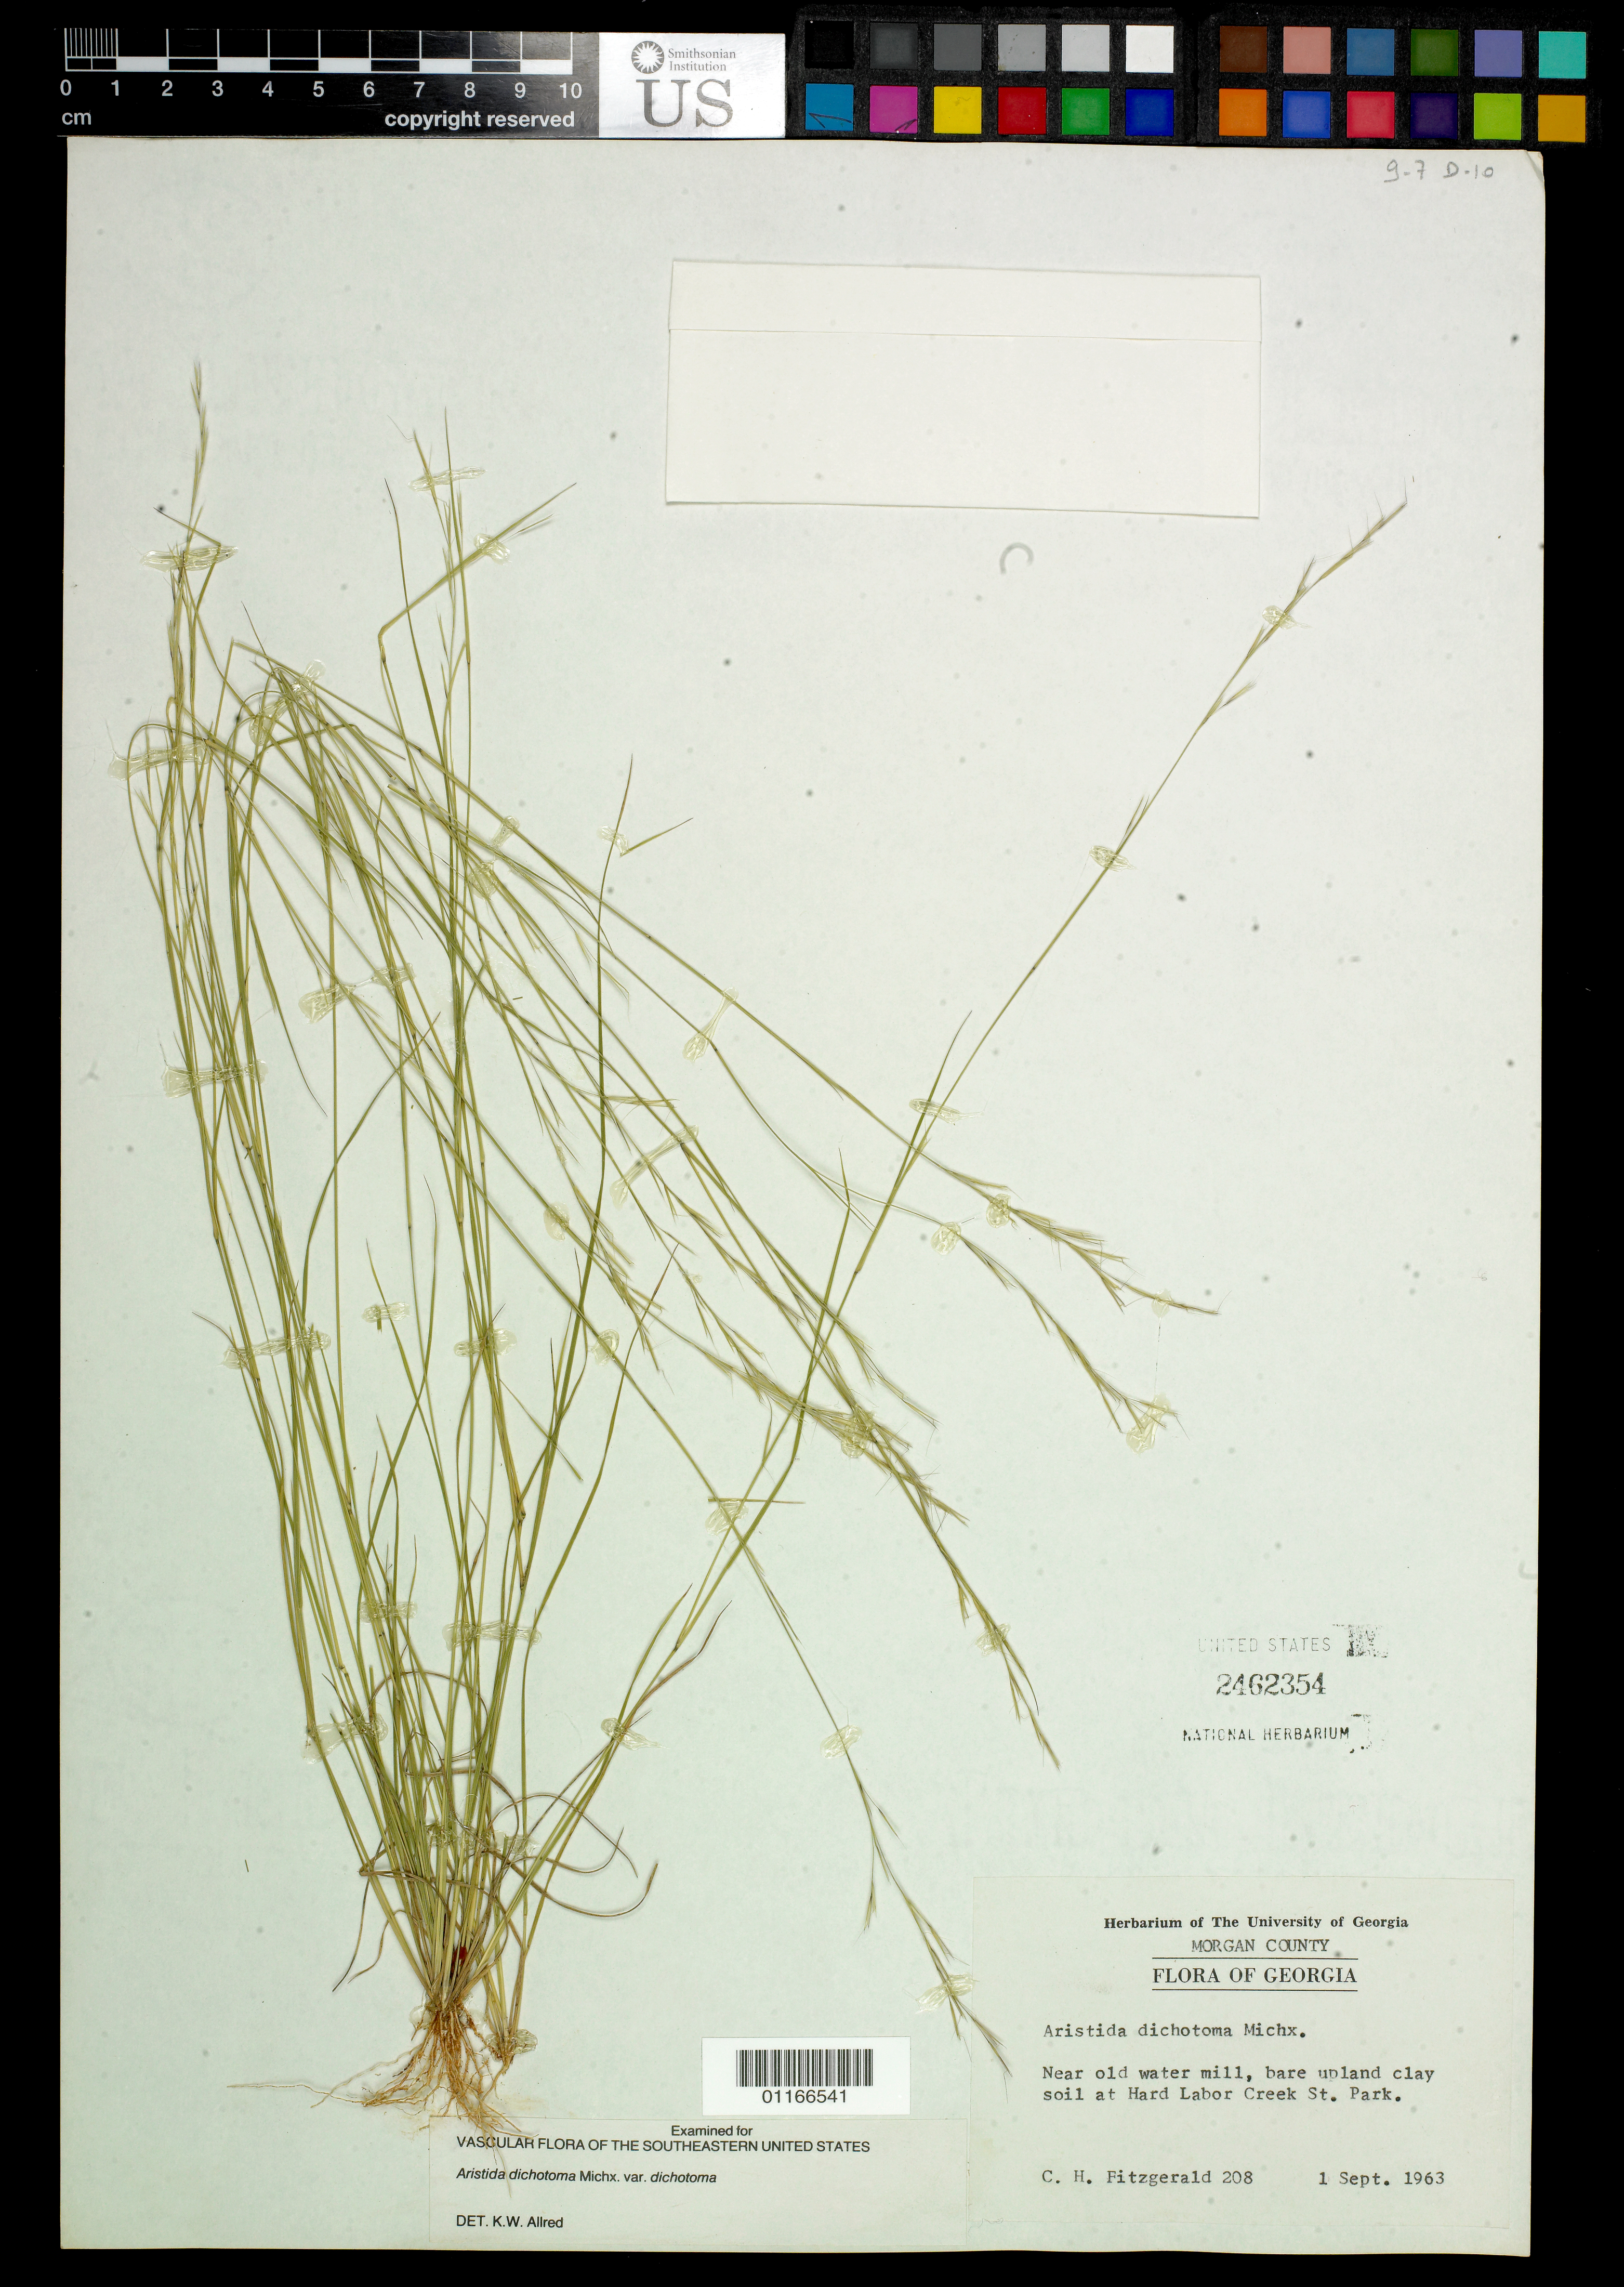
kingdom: Plantae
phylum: Tracheophyta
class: Liliopsida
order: Poales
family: Poaceae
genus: Aristida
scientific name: Aristida dichotoma var. dichotoma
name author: Michx.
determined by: Allred, Kelly W.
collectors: C. Fitzgerald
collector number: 208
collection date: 1963-09-01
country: United States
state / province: Georgia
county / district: Morgan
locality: Near old water mill, bare upland clay soil at Hard Labor Creek St. Park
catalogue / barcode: US 2462354